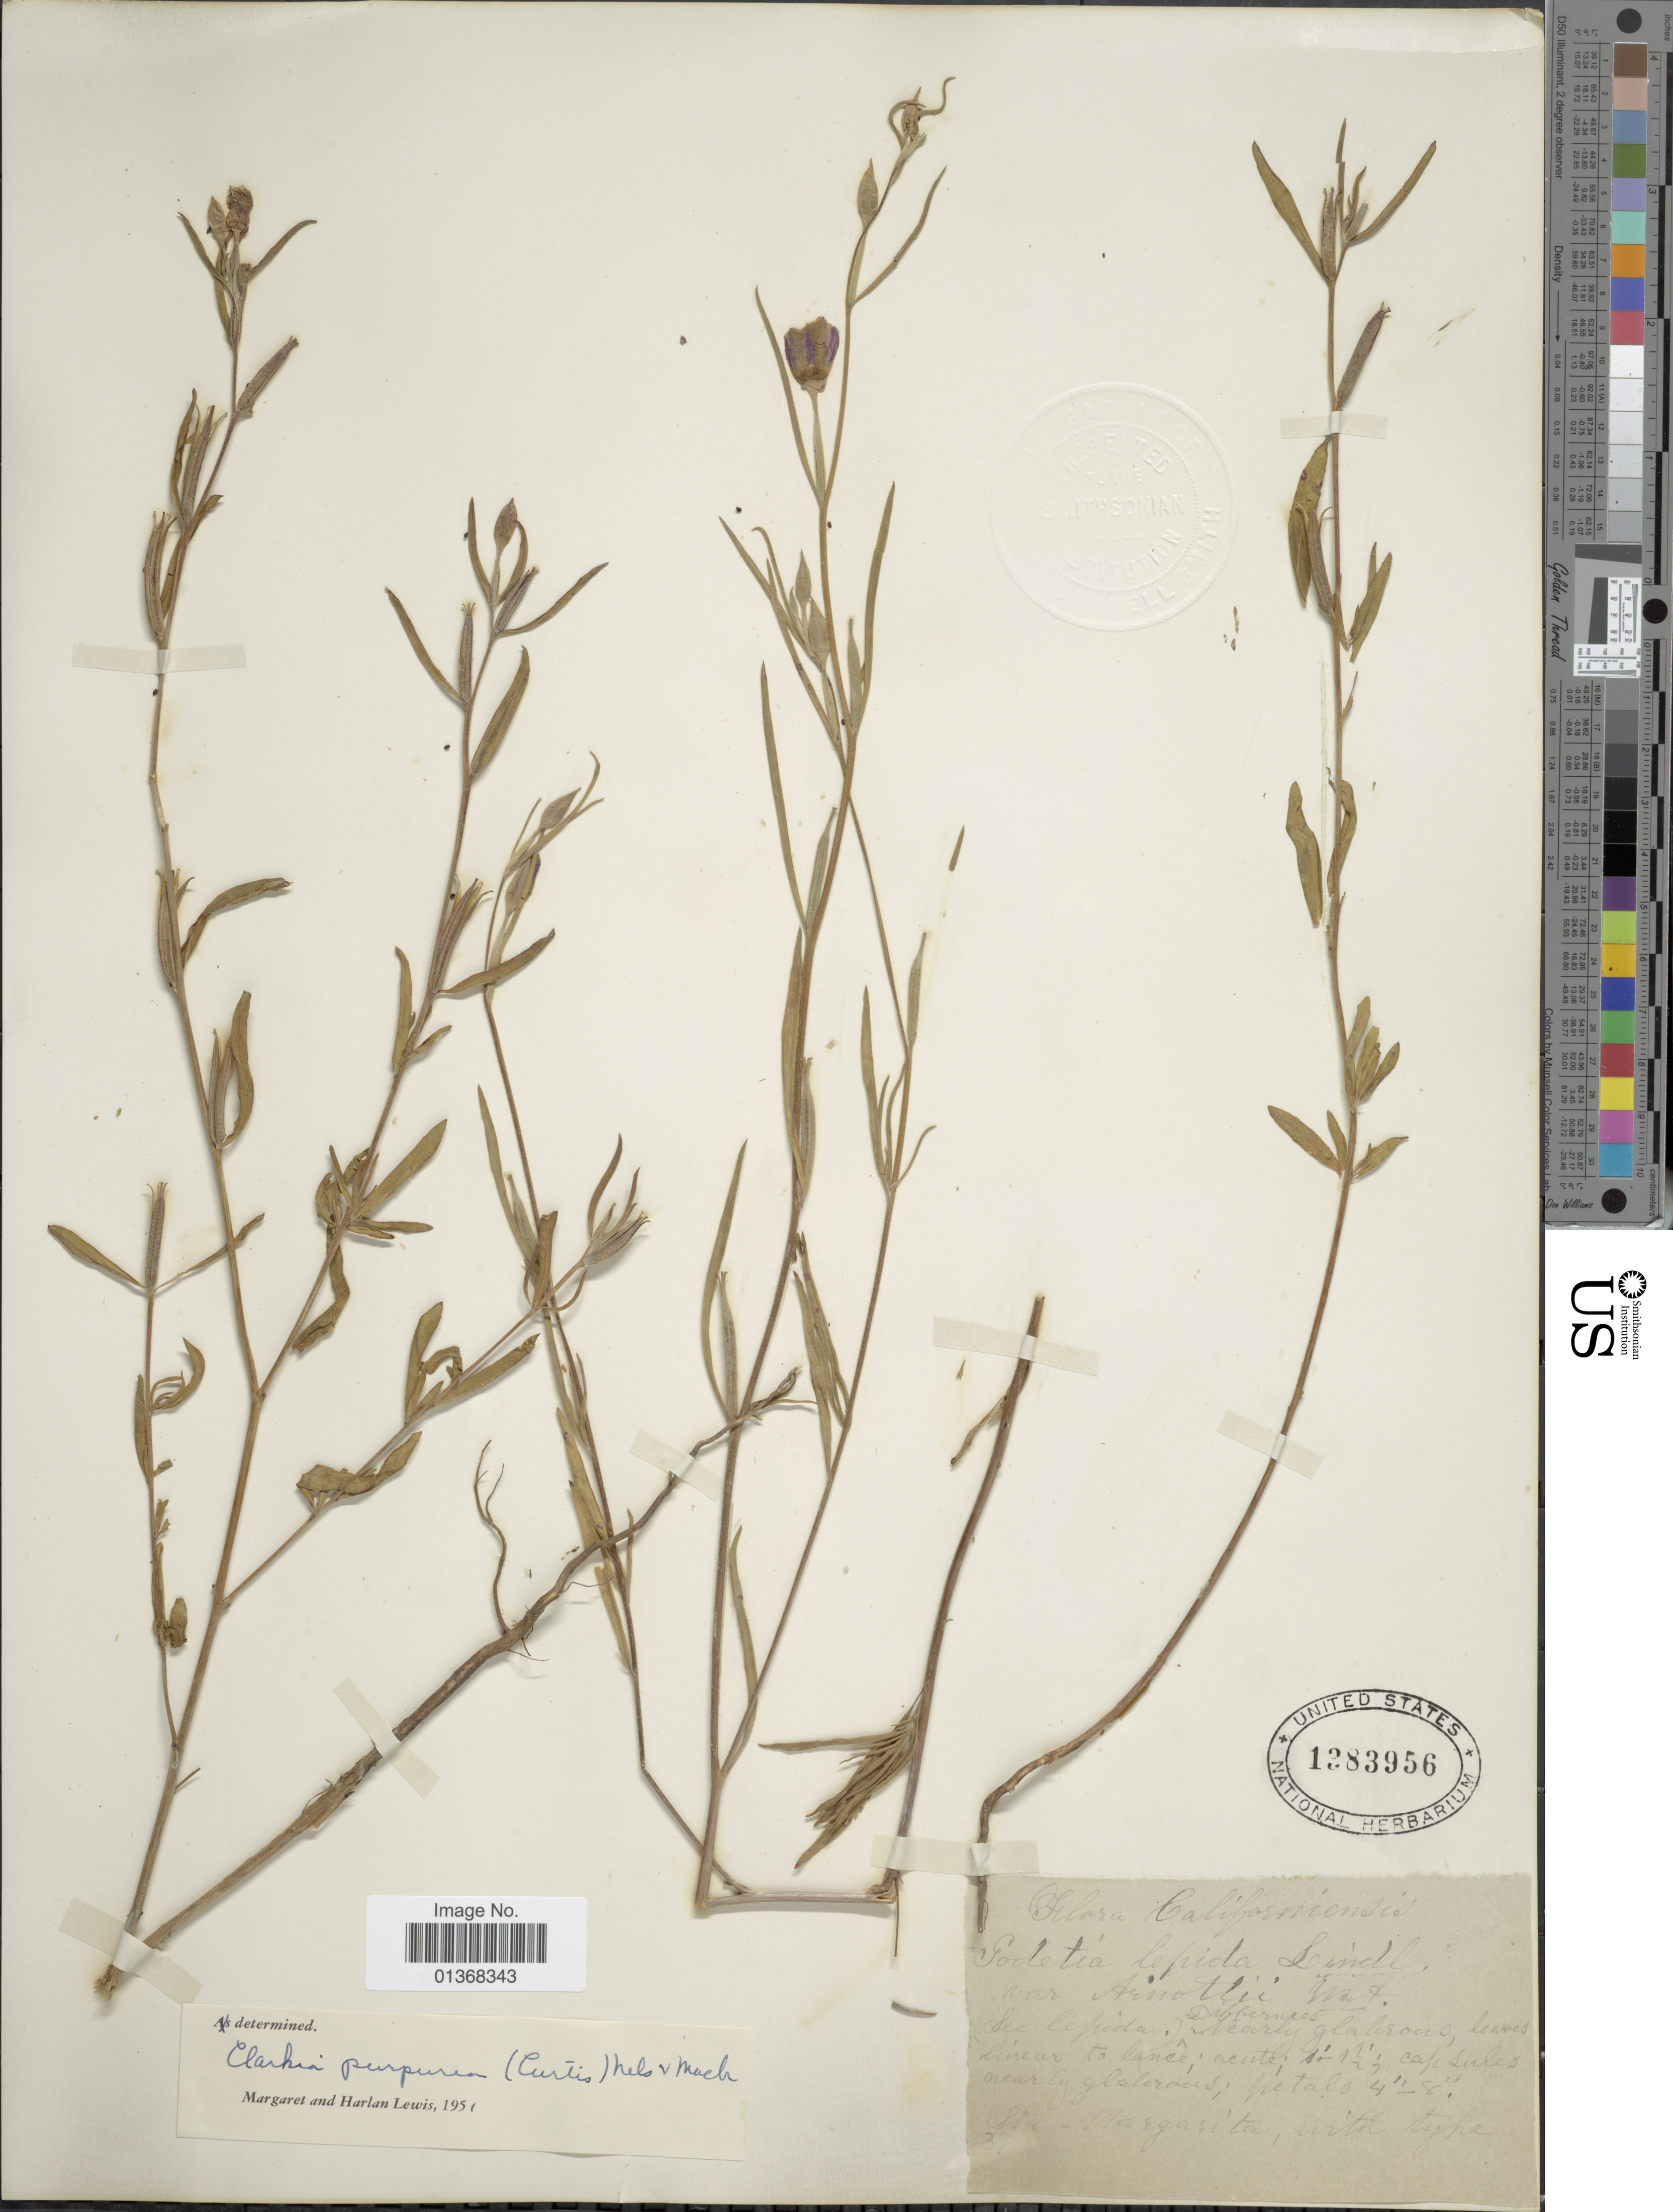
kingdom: Plantae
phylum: Tracheophyta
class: Magnoliopsida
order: Myrtales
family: Onagraceae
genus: Clarkia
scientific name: Clarkia purpurea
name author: (Curtis) A. Nelson & J.F. Macbr.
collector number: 39*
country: United States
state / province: California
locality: Sta Margarita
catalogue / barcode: US 1383956